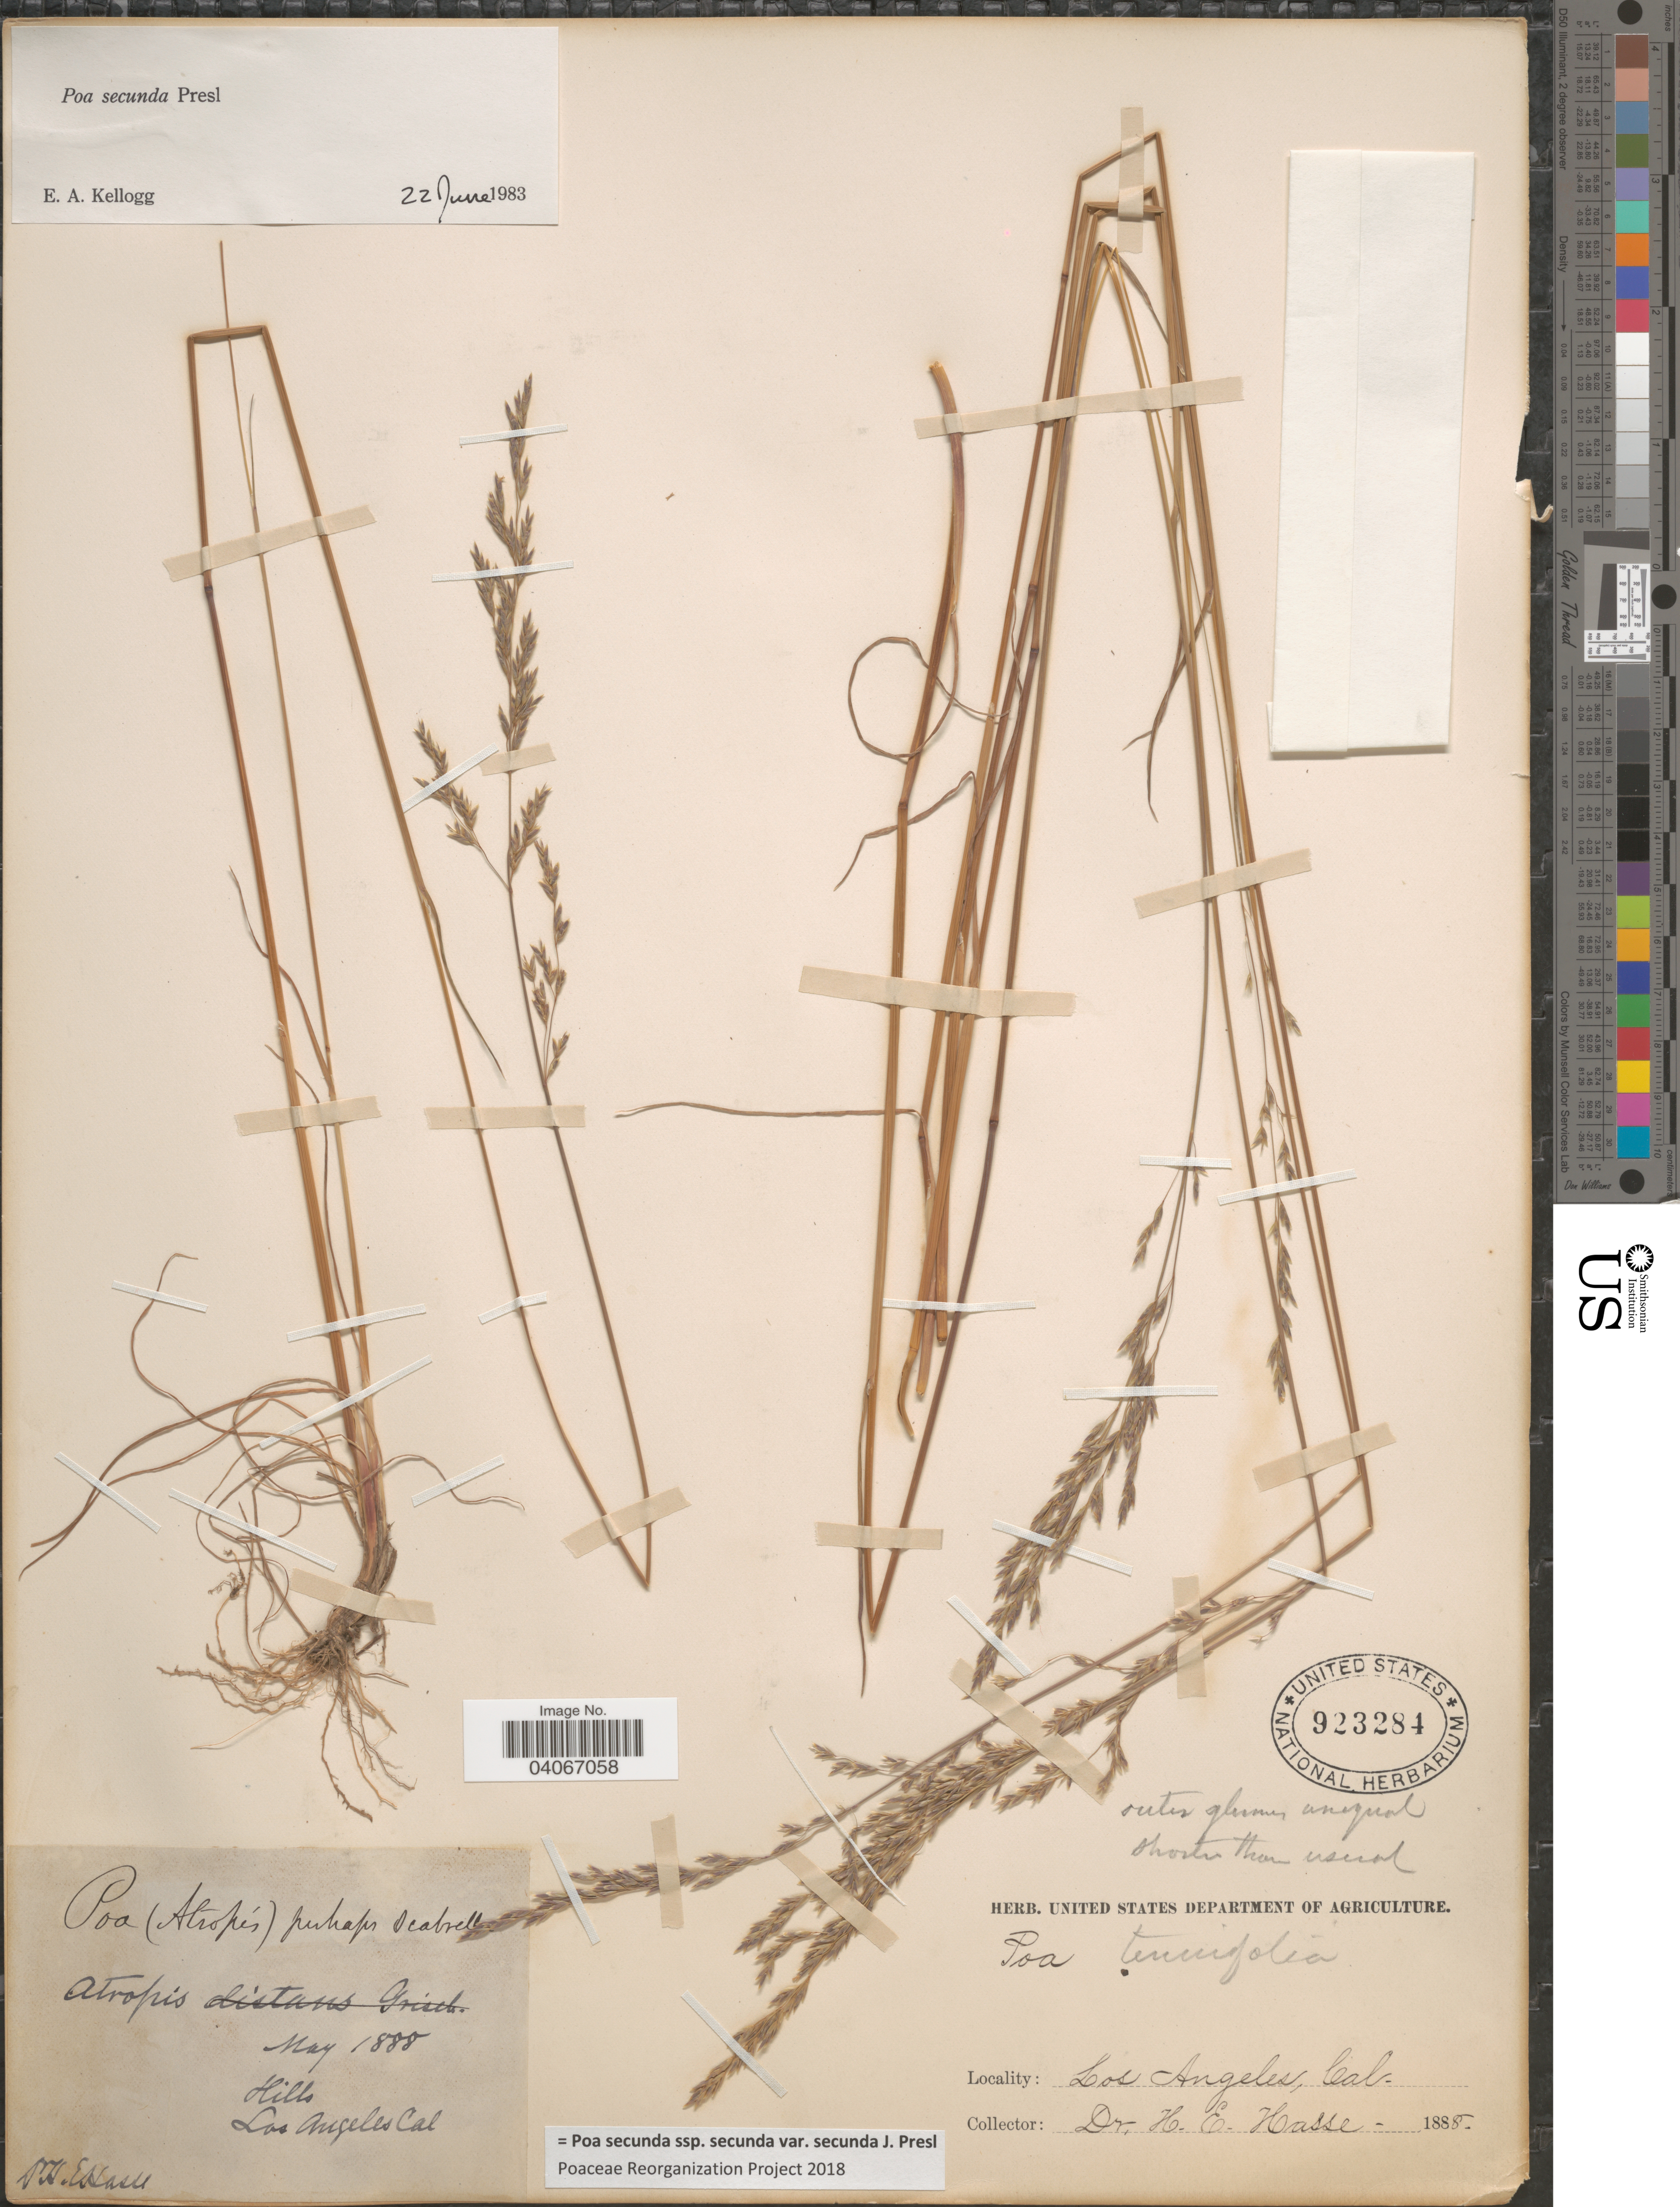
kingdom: Plantae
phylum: Tracheophyta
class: Liliopsida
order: Poales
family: Poaceae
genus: Poa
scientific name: Poa secunda subsp. secunda var. secunda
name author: J. Presl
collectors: H. E. Hasse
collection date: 1888-05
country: United States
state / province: California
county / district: Los Angeles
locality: Los Angeles.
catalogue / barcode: US 923284